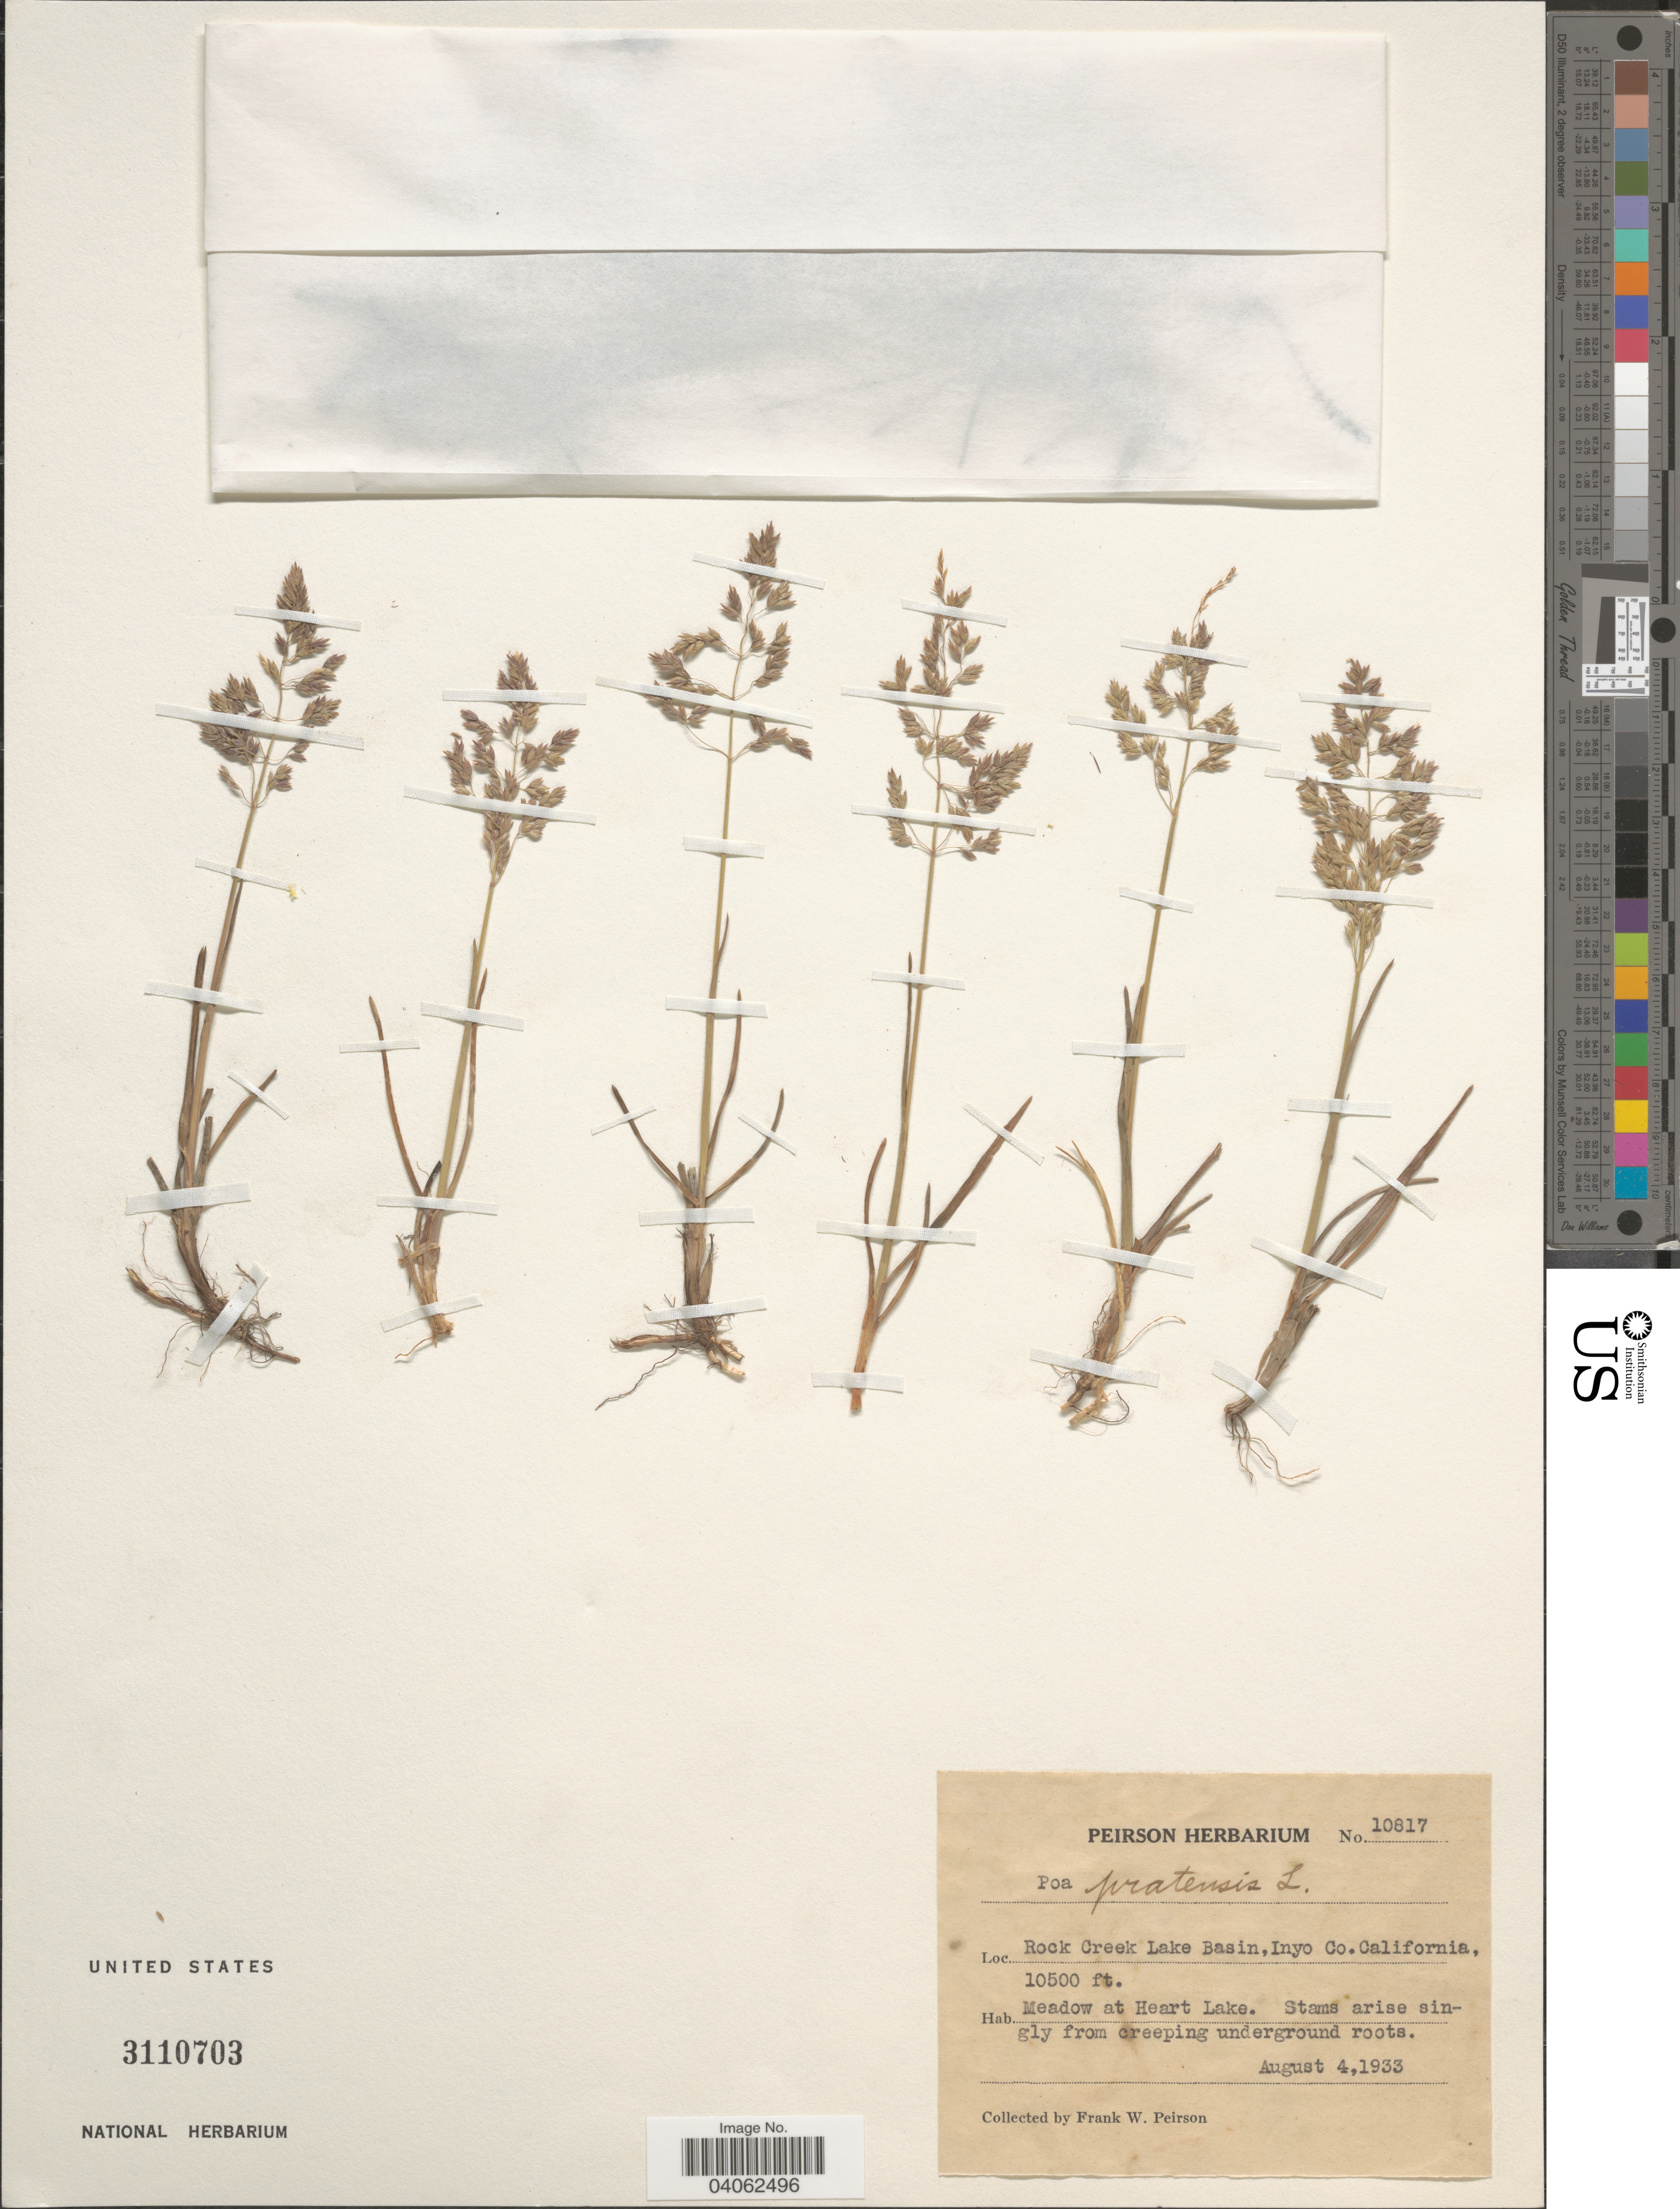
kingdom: Plantae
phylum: Tracheophyta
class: Liliopsida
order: Poales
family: Poaceae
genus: Poa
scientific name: Poa pratensis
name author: L.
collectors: F. Peirson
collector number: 10817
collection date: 1933-08-04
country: United States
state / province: California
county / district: Inyo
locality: Rock Creek Lake Basin, Inyo Co. Meadow at Heart Lake.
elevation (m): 3200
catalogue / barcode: US 3110703